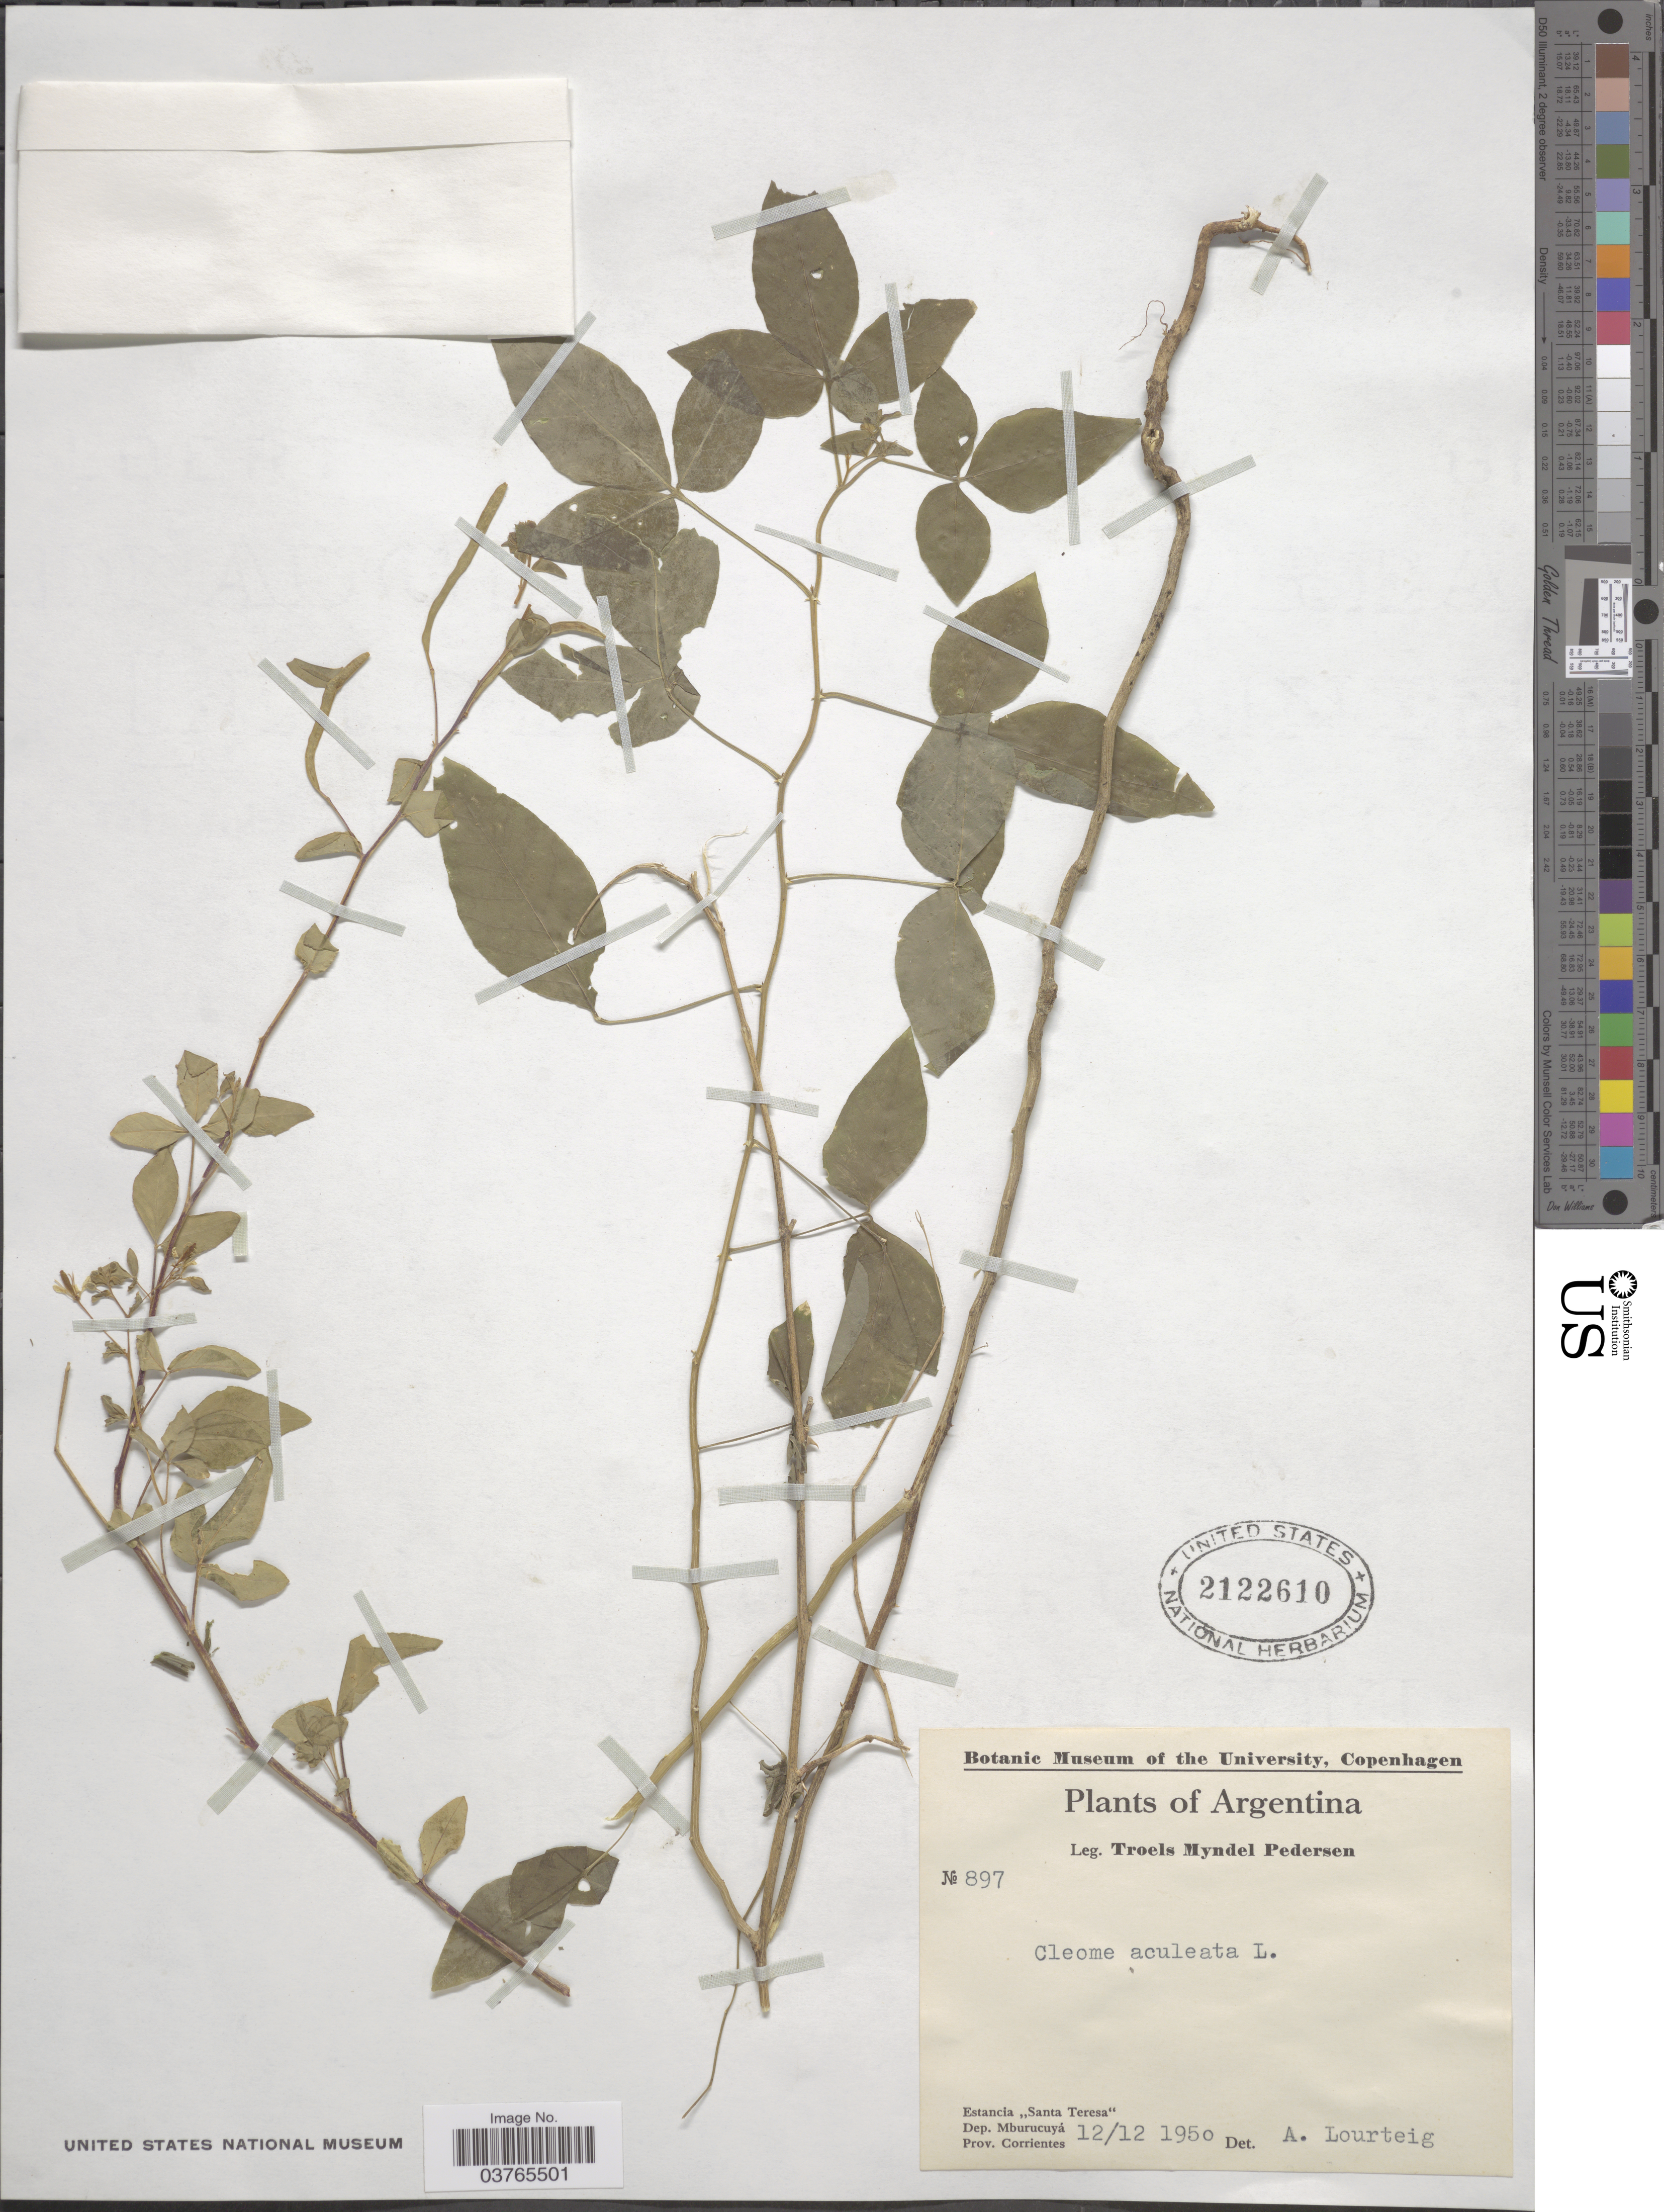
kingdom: Plantae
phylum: Tracheophyta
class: Magnoliopsida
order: Brassicales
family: Cleomaceae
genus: Tarenaya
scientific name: Tarenaya aculeata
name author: (L.) Soares Neto & Roalson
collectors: T. Pederson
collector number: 897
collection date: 1950-12-12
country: Argentina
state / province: Corrientes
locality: Estancia "Santa Teresa". Dep. Mburucuyá.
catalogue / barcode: US 2122610